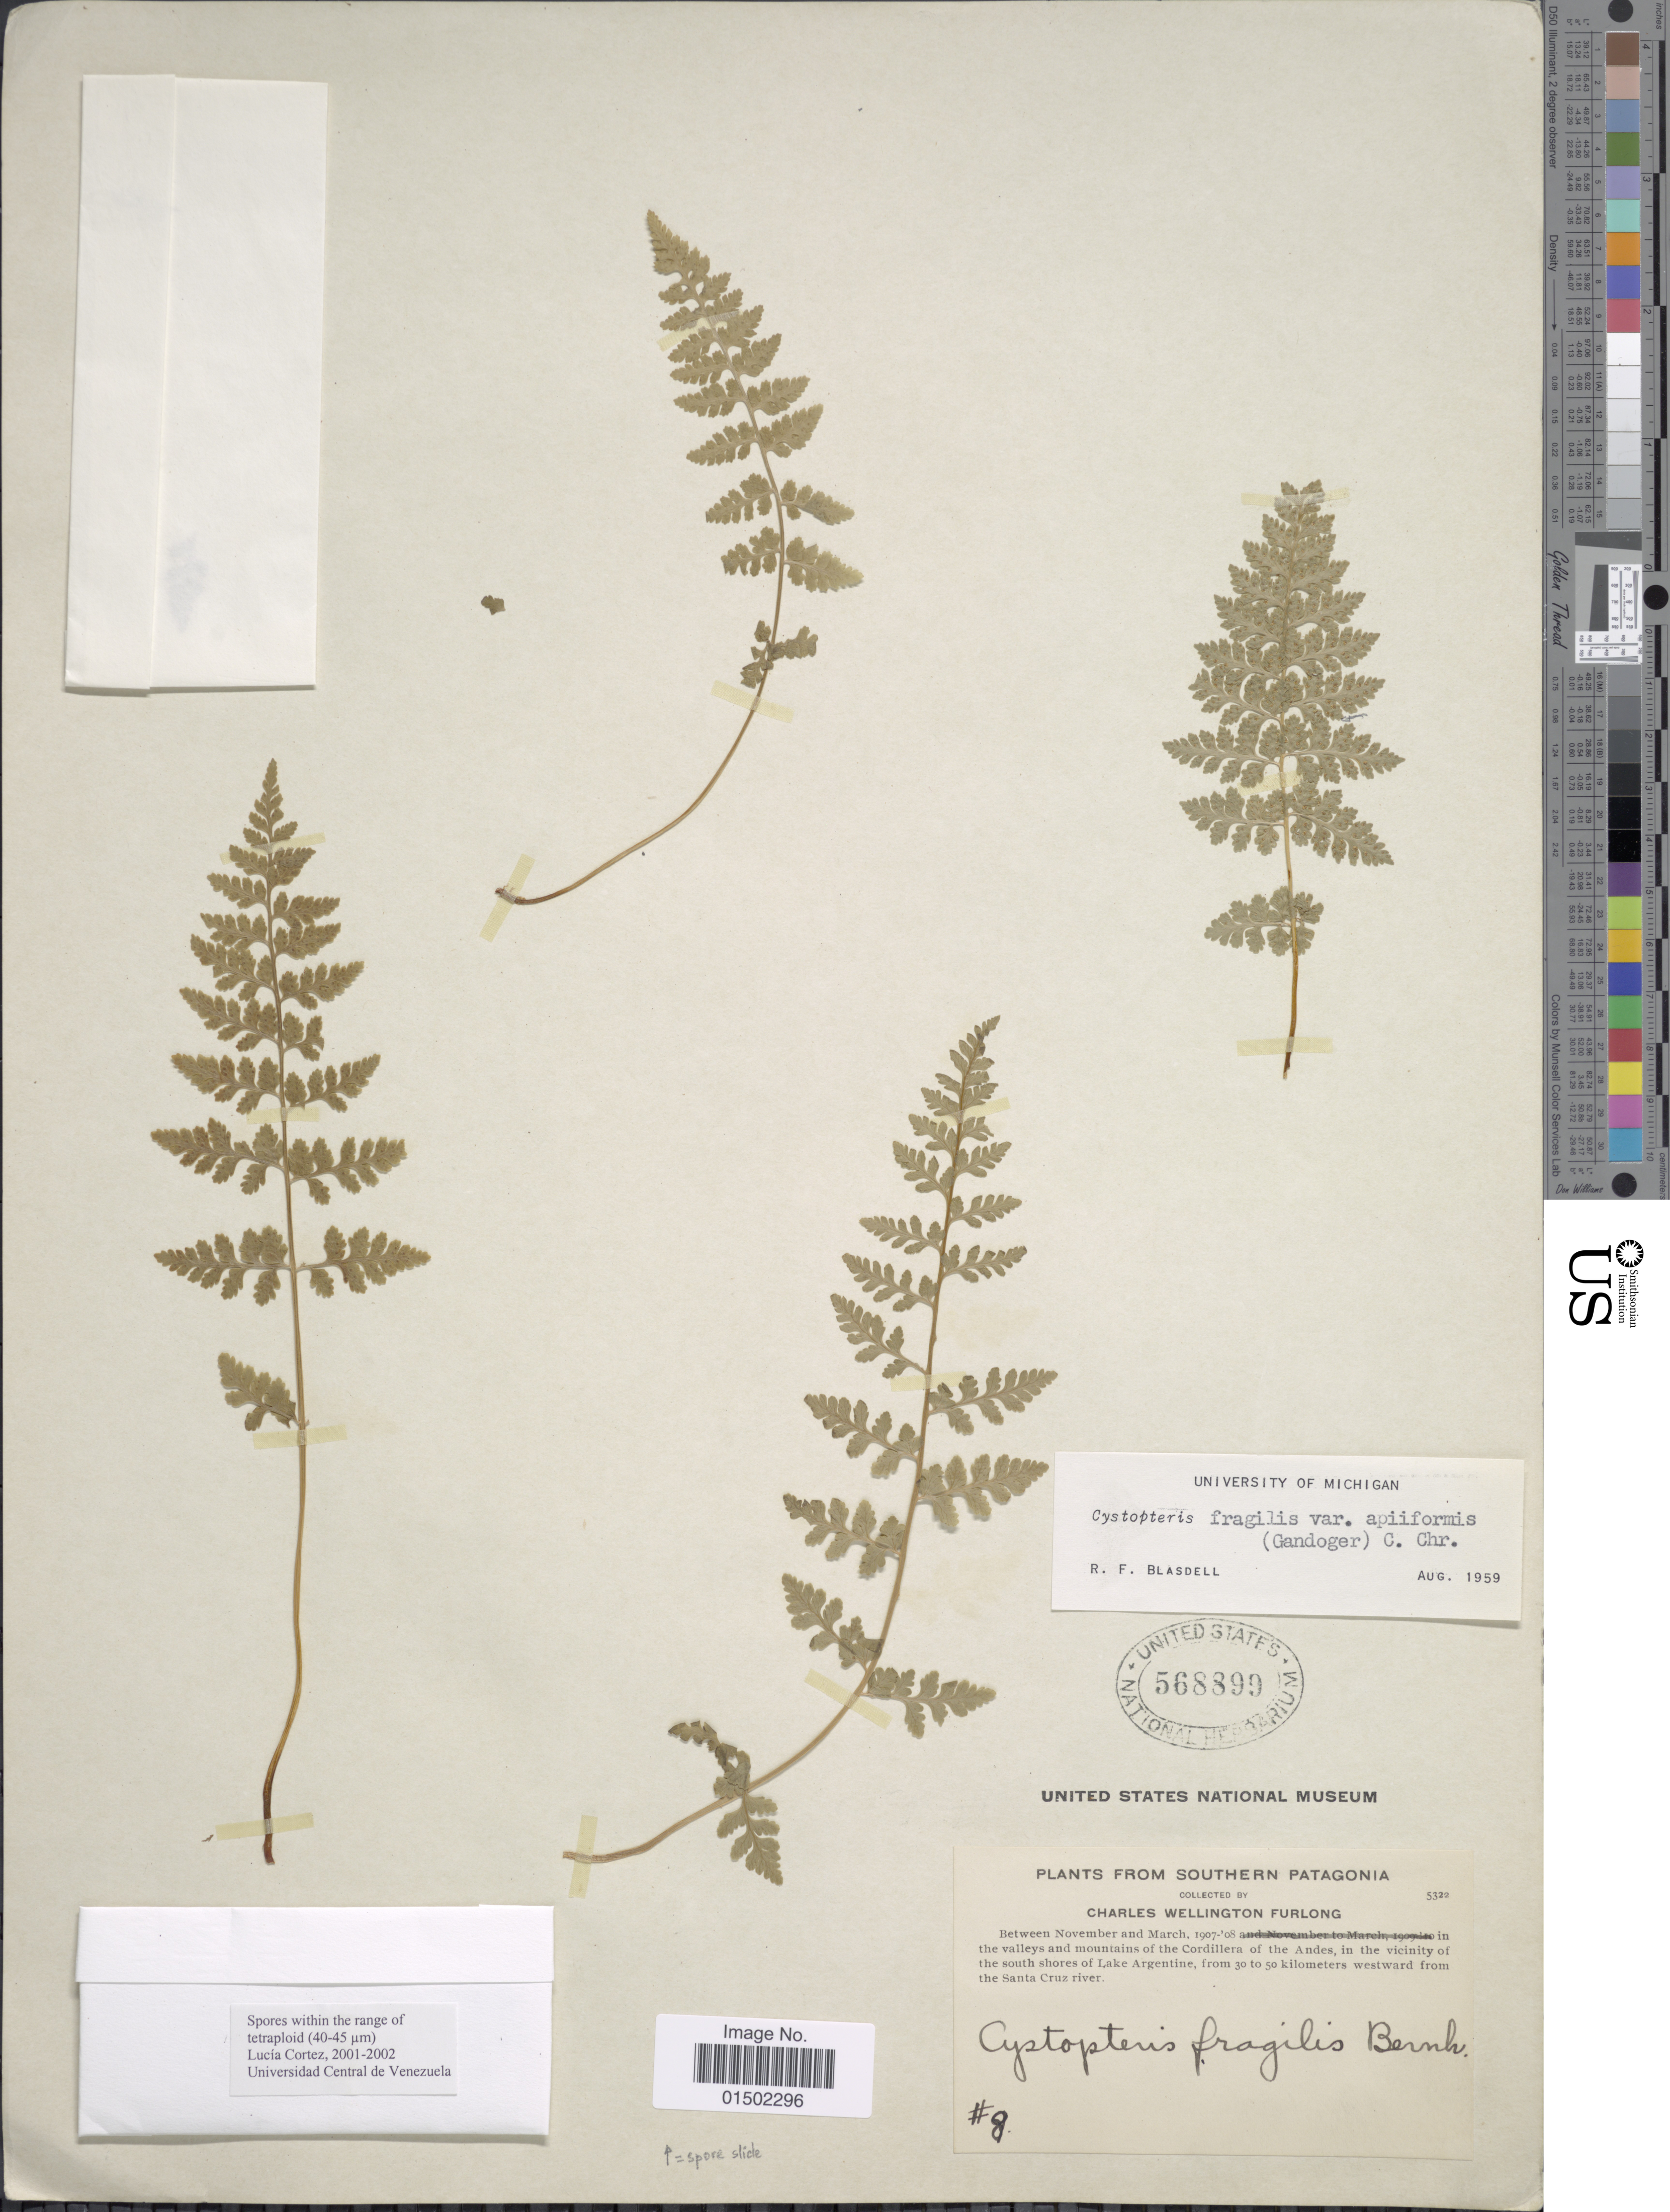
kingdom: Plantae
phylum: Tracheophyta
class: Polypodiopsida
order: Polypodiales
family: Cystopteridaceae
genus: Cystopteris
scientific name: Cystopteris fragilis var. apiiformis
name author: (Gand.) C. Chr.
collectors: C. Furlong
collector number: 8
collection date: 1907-11/1908-03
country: Argentina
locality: Southern Patagonia. In the valleys and mountains of the Cordillera of the Andes, in the vicinity of the south shores of Lake Argentina, from 30 to 50 kilometers westward from the Santa Cruz river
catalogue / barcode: US 568899